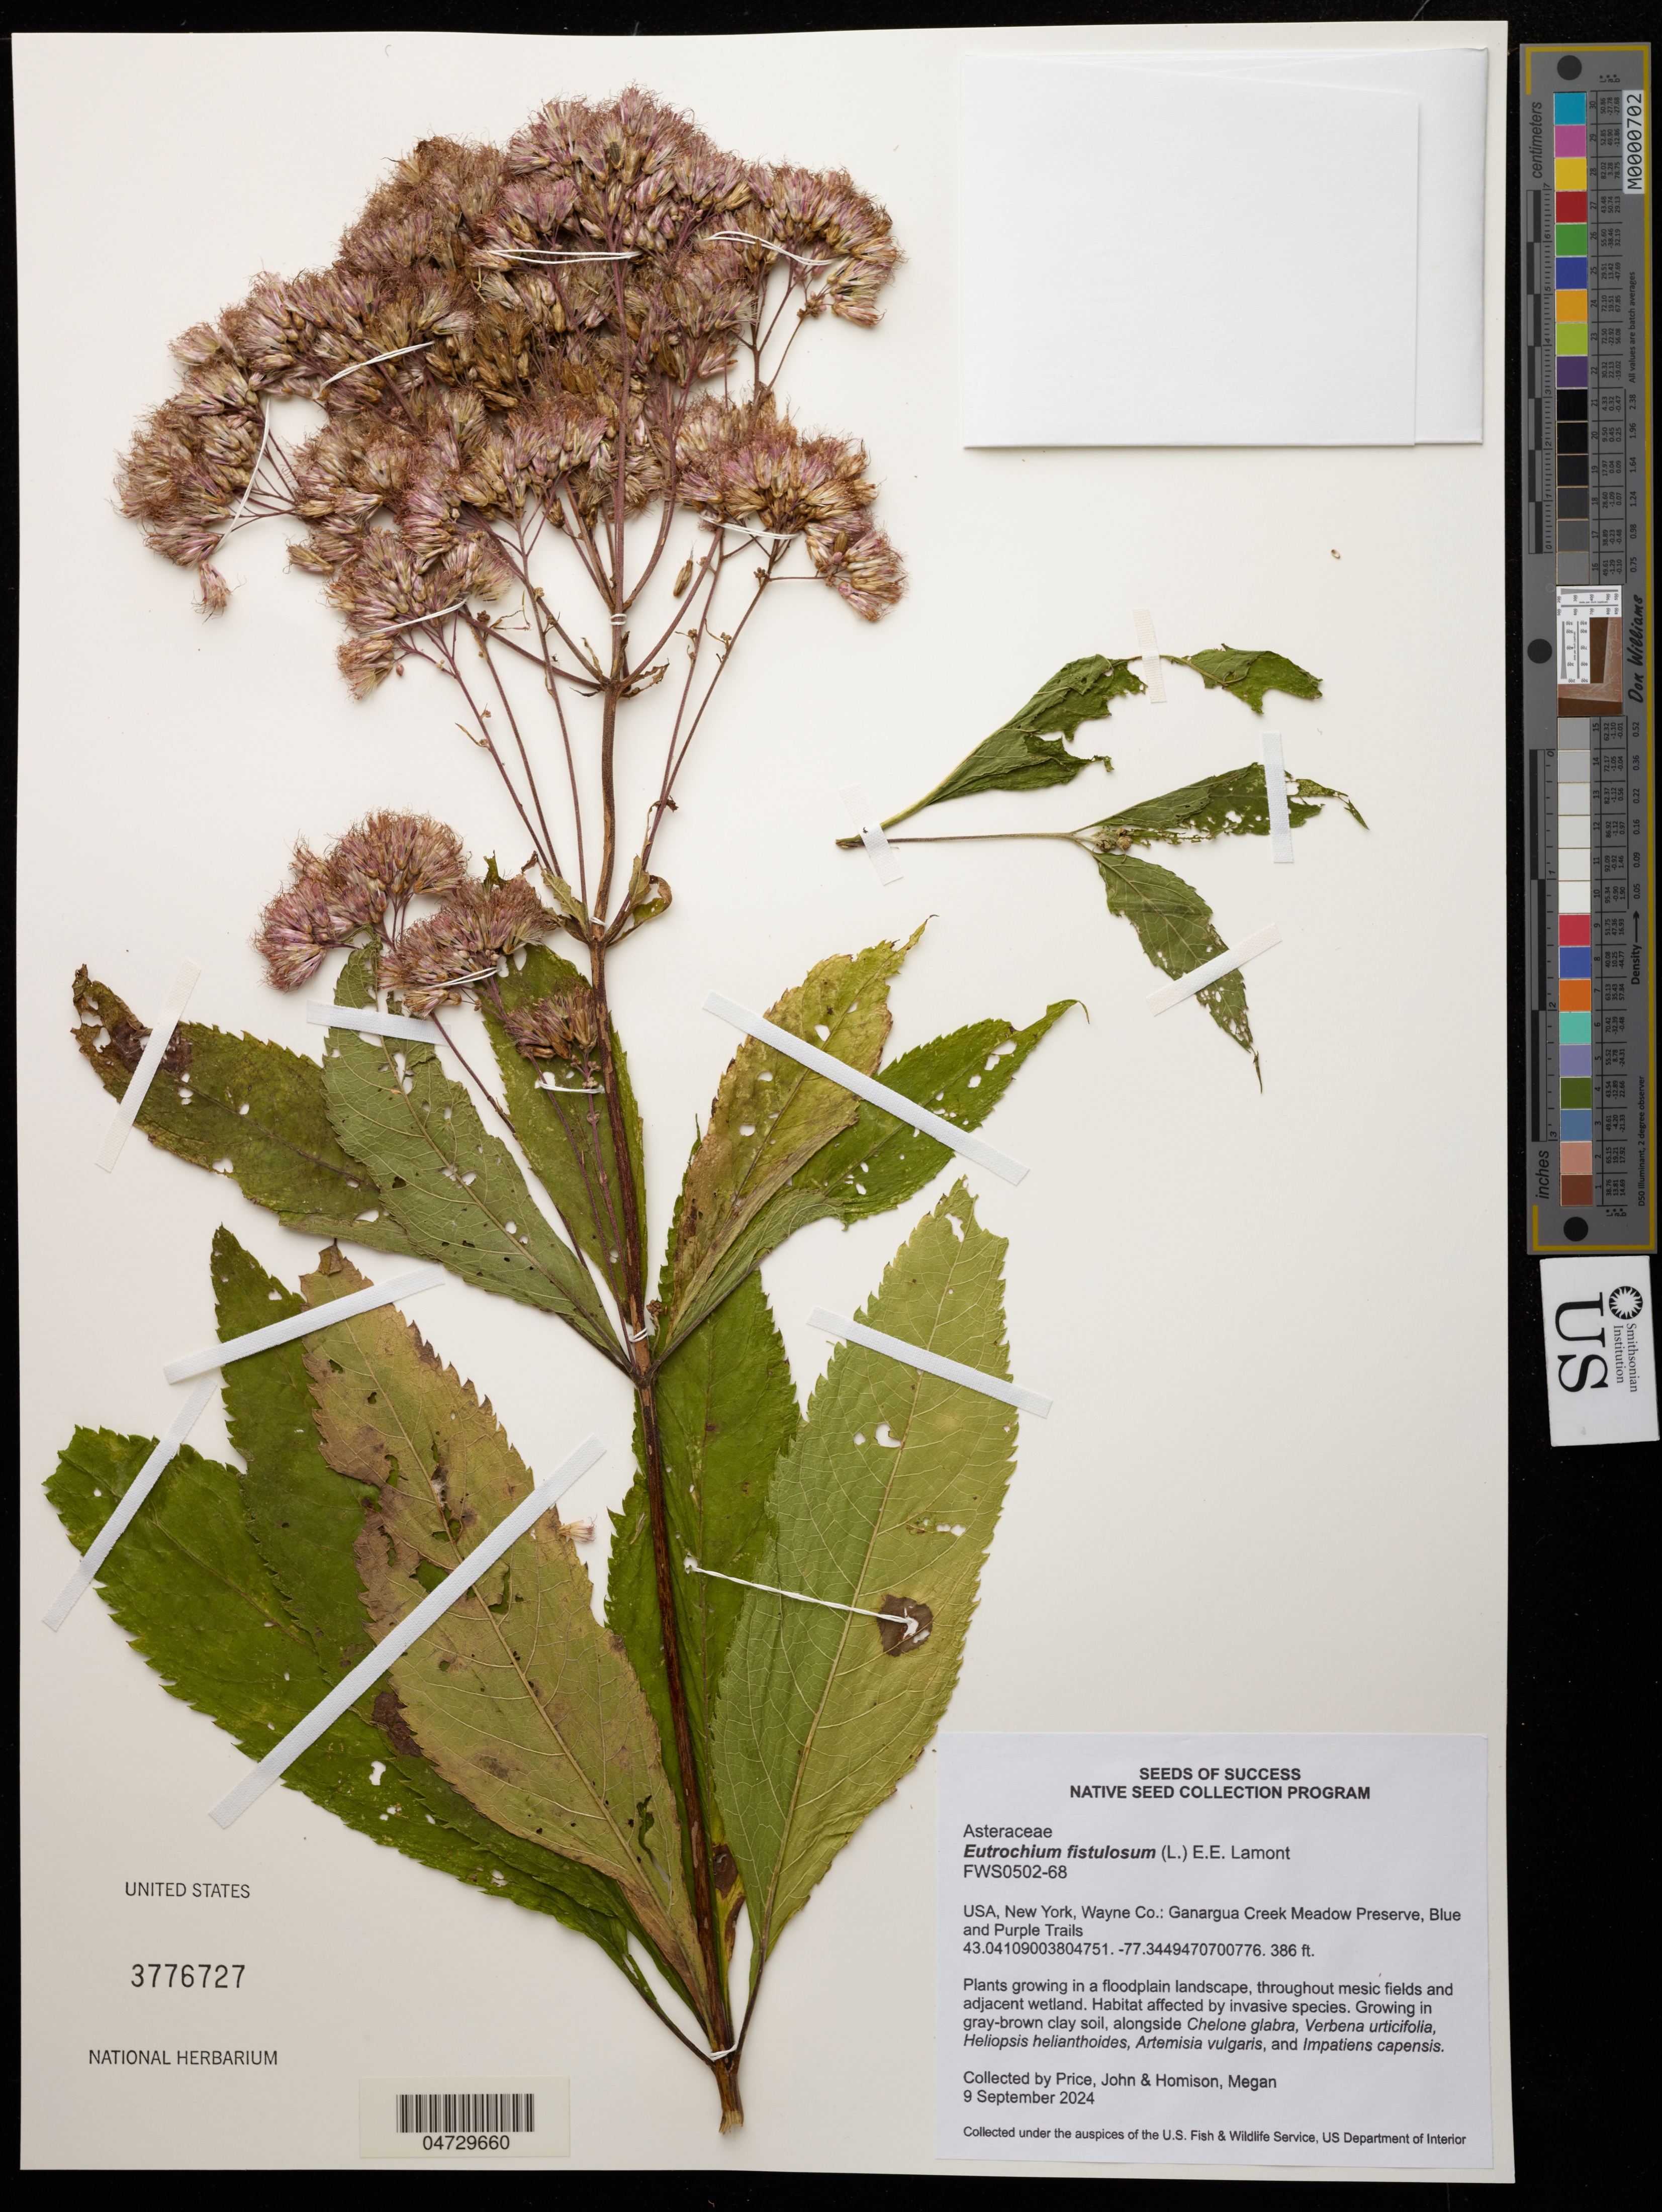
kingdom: Plantae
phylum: Tracheophyta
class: Magnoliopsida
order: Asterales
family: Asteraceae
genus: Eutrochium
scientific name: Eutrochium fistulosum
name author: (Barratt) E.E. Lamont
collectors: J. Price & M. Homison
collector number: FWS0502-68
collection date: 2024-09-09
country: United States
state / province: New York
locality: Wayne Co.: Ganargua Creek Meadow Preserve, Blue and Purple Trails.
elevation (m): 118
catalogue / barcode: US 3776727